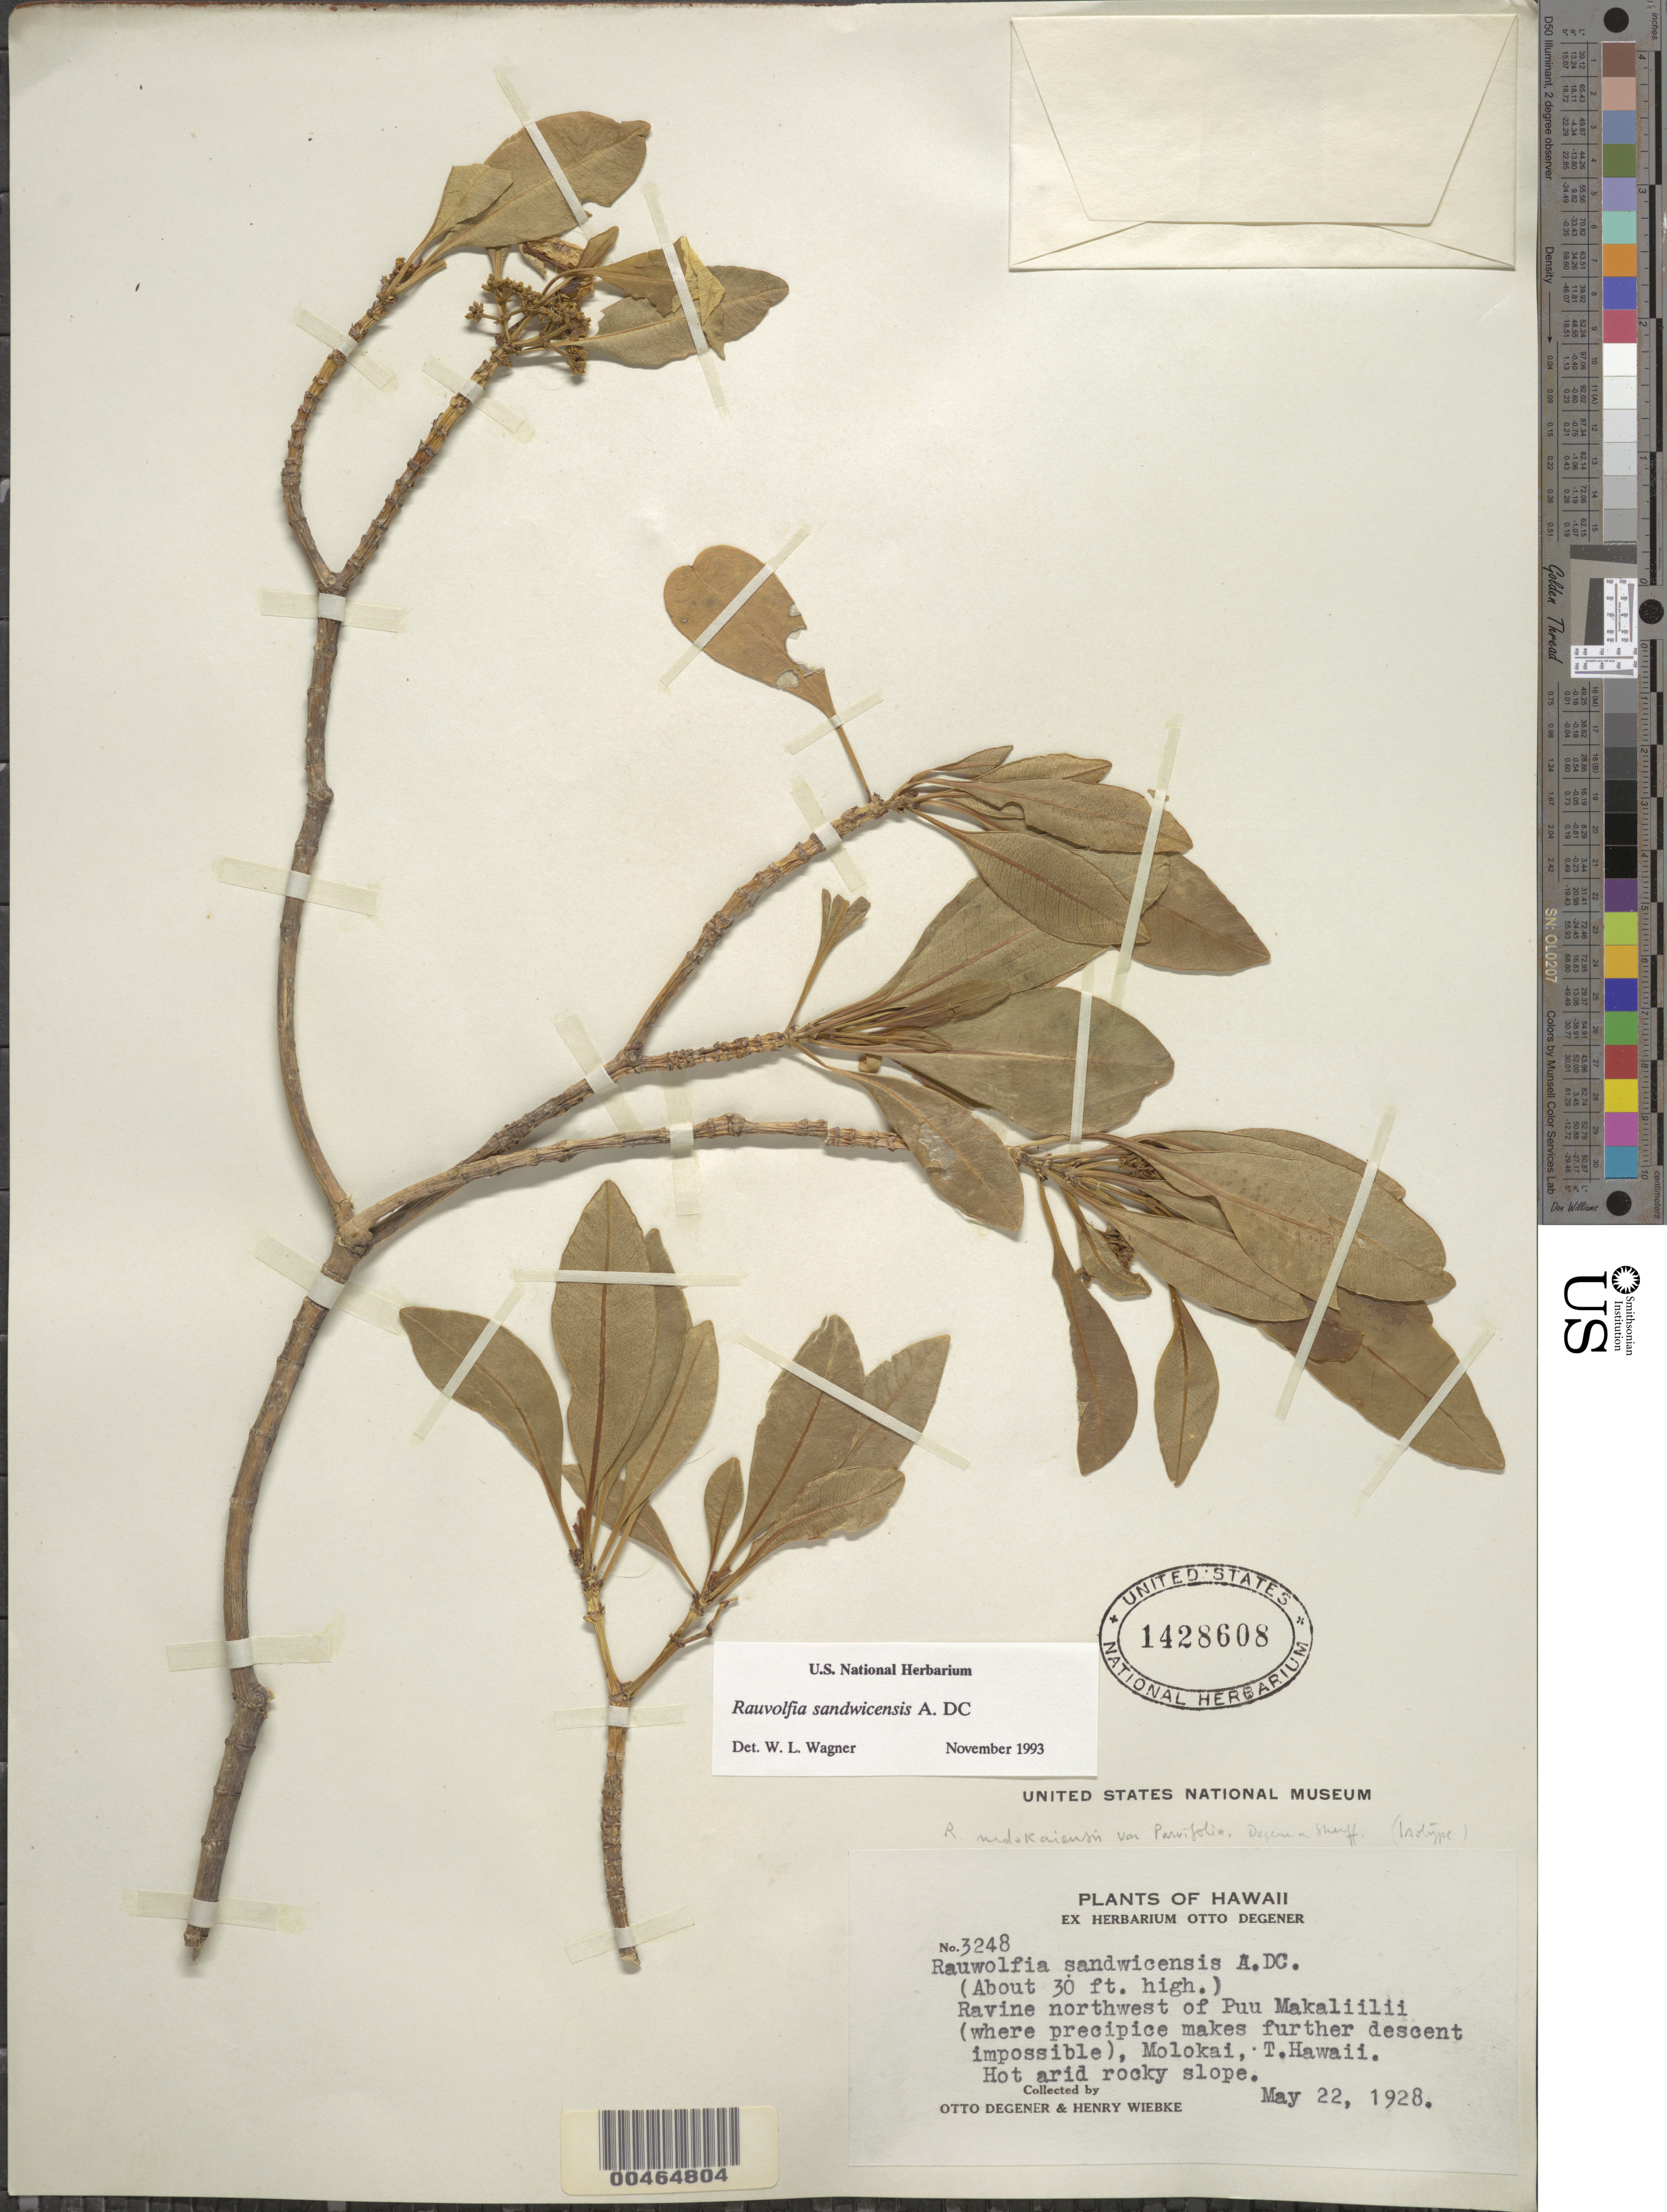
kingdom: Plantae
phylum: Tracheophyta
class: Magnoliopsida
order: Gentianales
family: Apocynaceae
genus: Rauvolfia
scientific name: Rauvolfia sandwicensis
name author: A. DC.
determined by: Wagner, W. L., (BOT), Smithsonian Institution - National Museum of Natural History (UNITED STATES)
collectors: O. Degener & H. Wiebke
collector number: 3248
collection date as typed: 22 May 1928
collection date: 1928-05-22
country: United States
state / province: Hawaii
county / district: Maui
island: Moloka'i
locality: Ravine NW of Puu Makaliilii (where precipice makes further descent impossible)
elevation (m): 9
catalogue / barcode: US 1428608